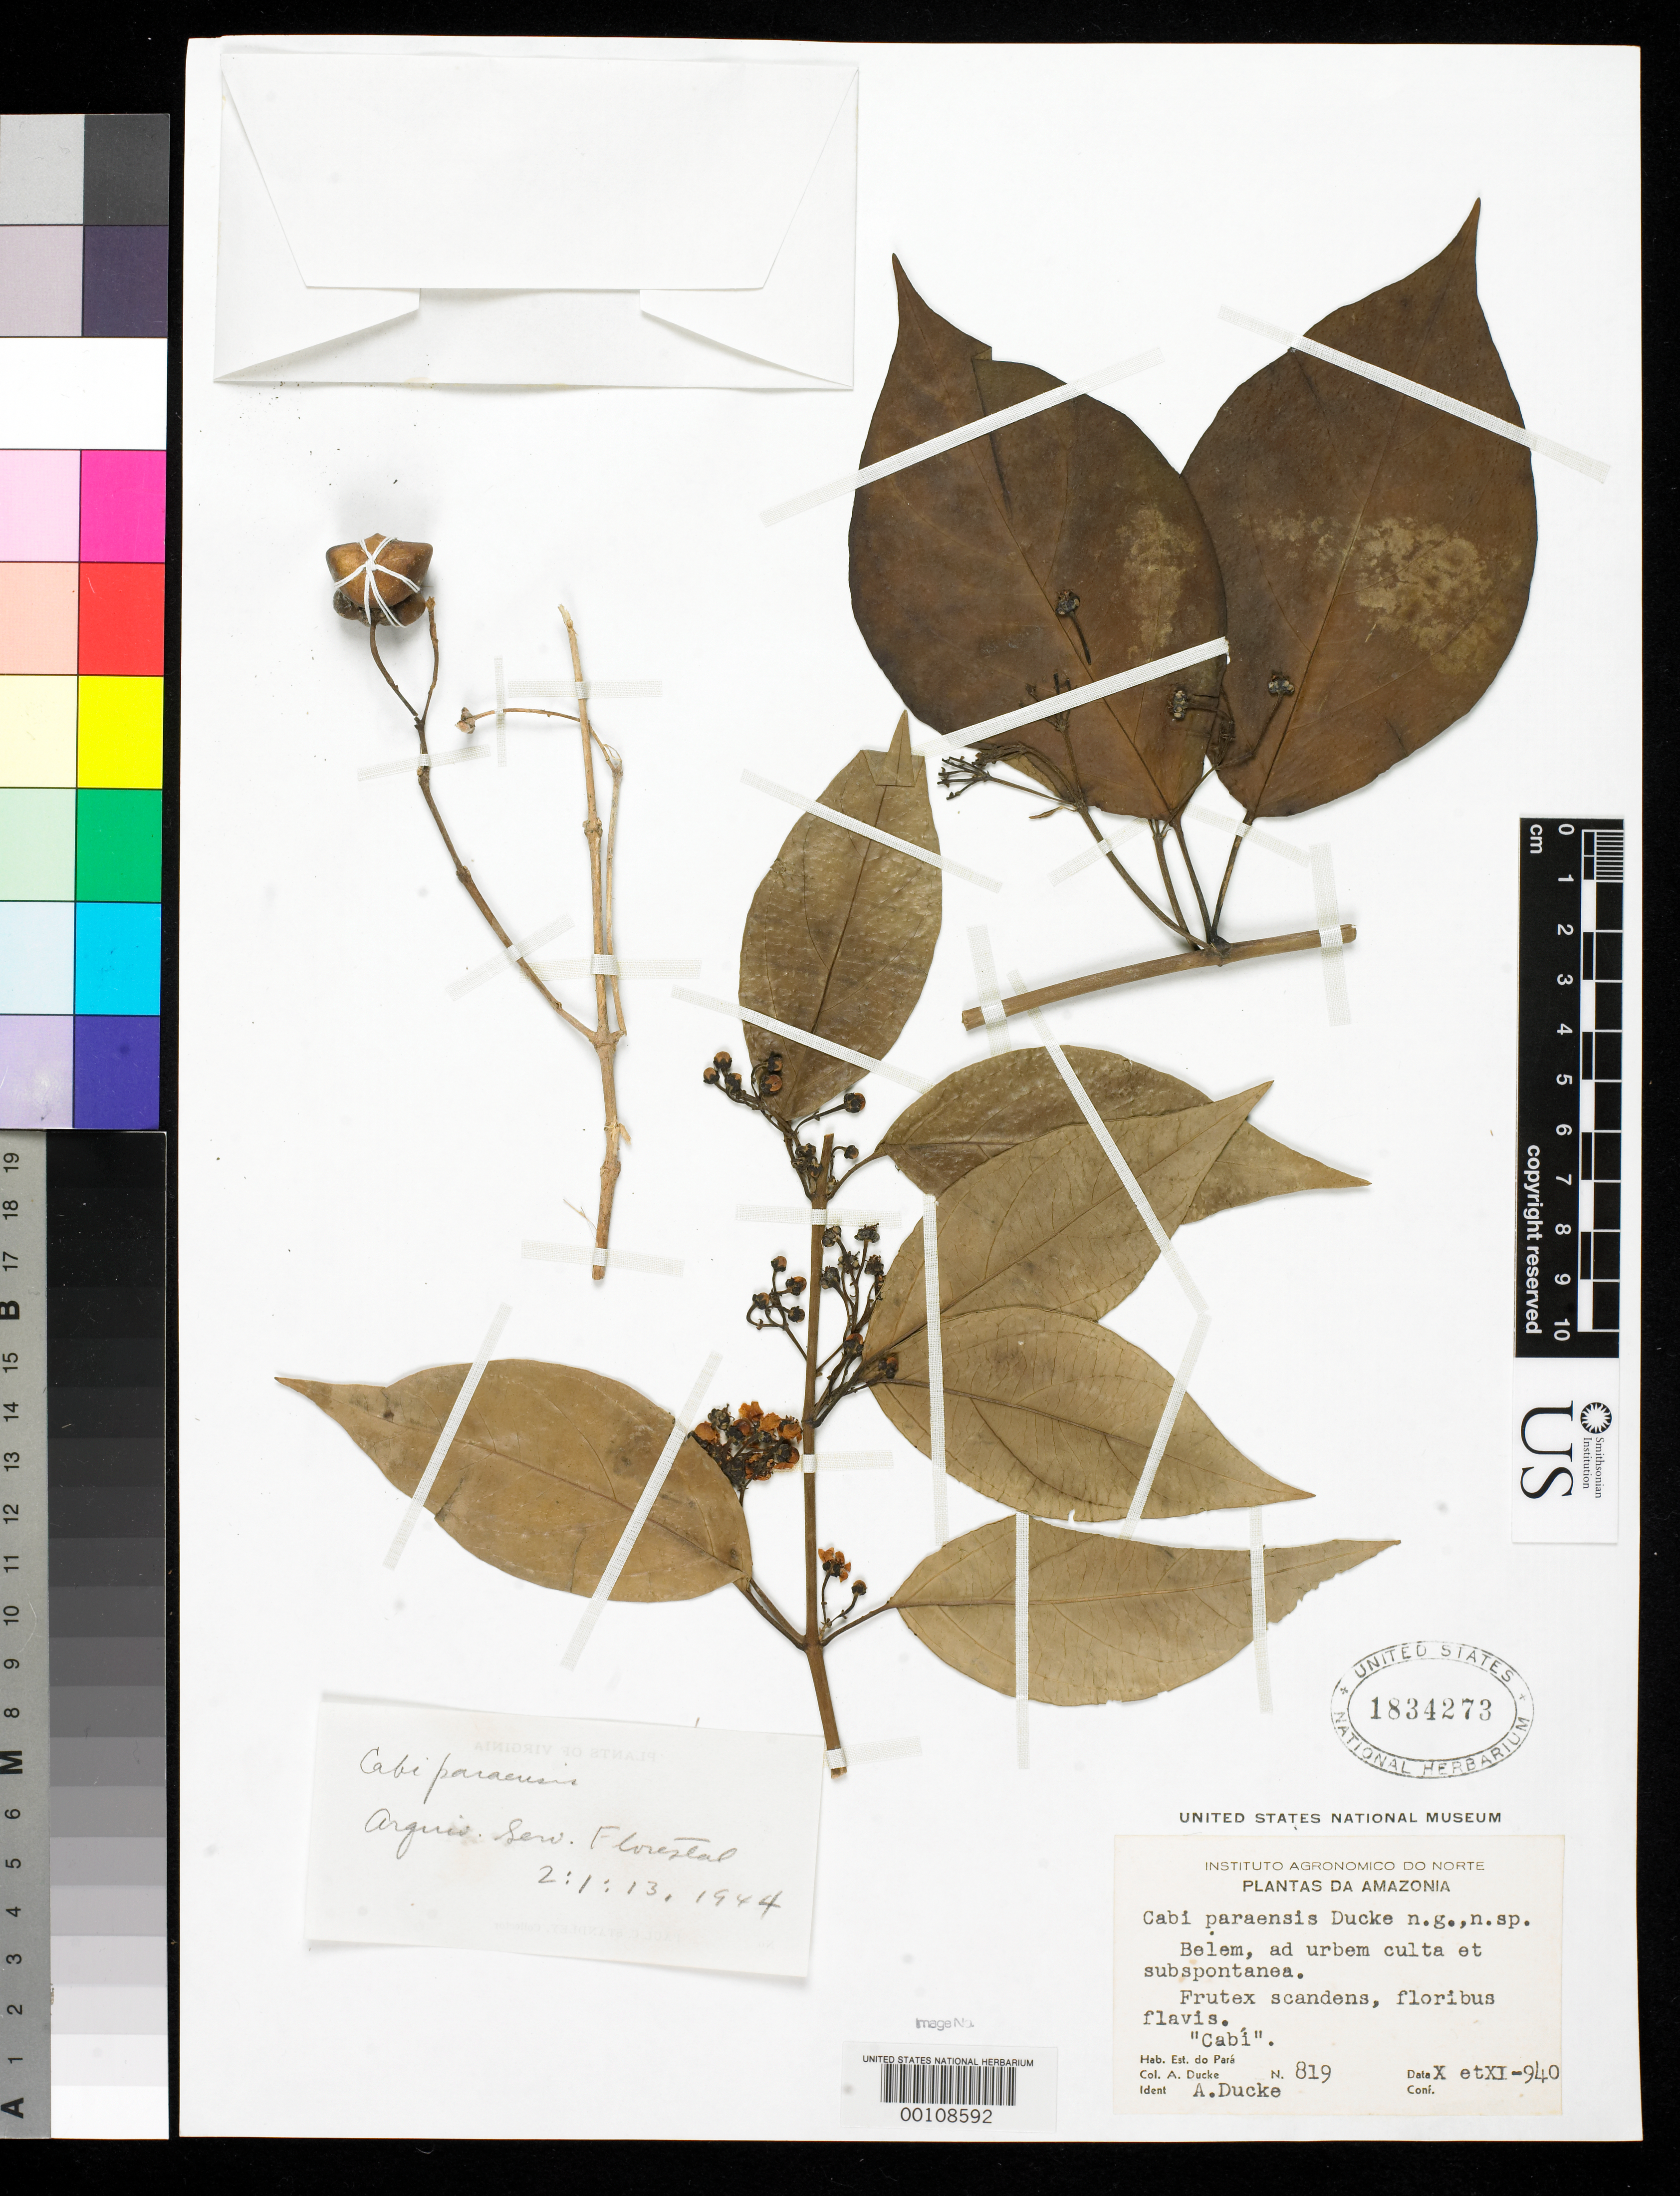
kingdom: Plantae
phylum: Tracheophyta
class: Magnoliopsida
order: Malpighiales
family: Malpighiaceae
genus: Cabi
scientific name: Cabi paraensis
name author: Ducke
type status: Type Collection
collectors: A. Ducke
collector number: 819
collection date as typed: Oct 1940 to -- Nov 1940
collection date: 1940-10/1940-11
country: Brazil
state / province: Pará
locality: Belem, ad urbem culte et subspontanea.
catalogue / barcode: US 1834273